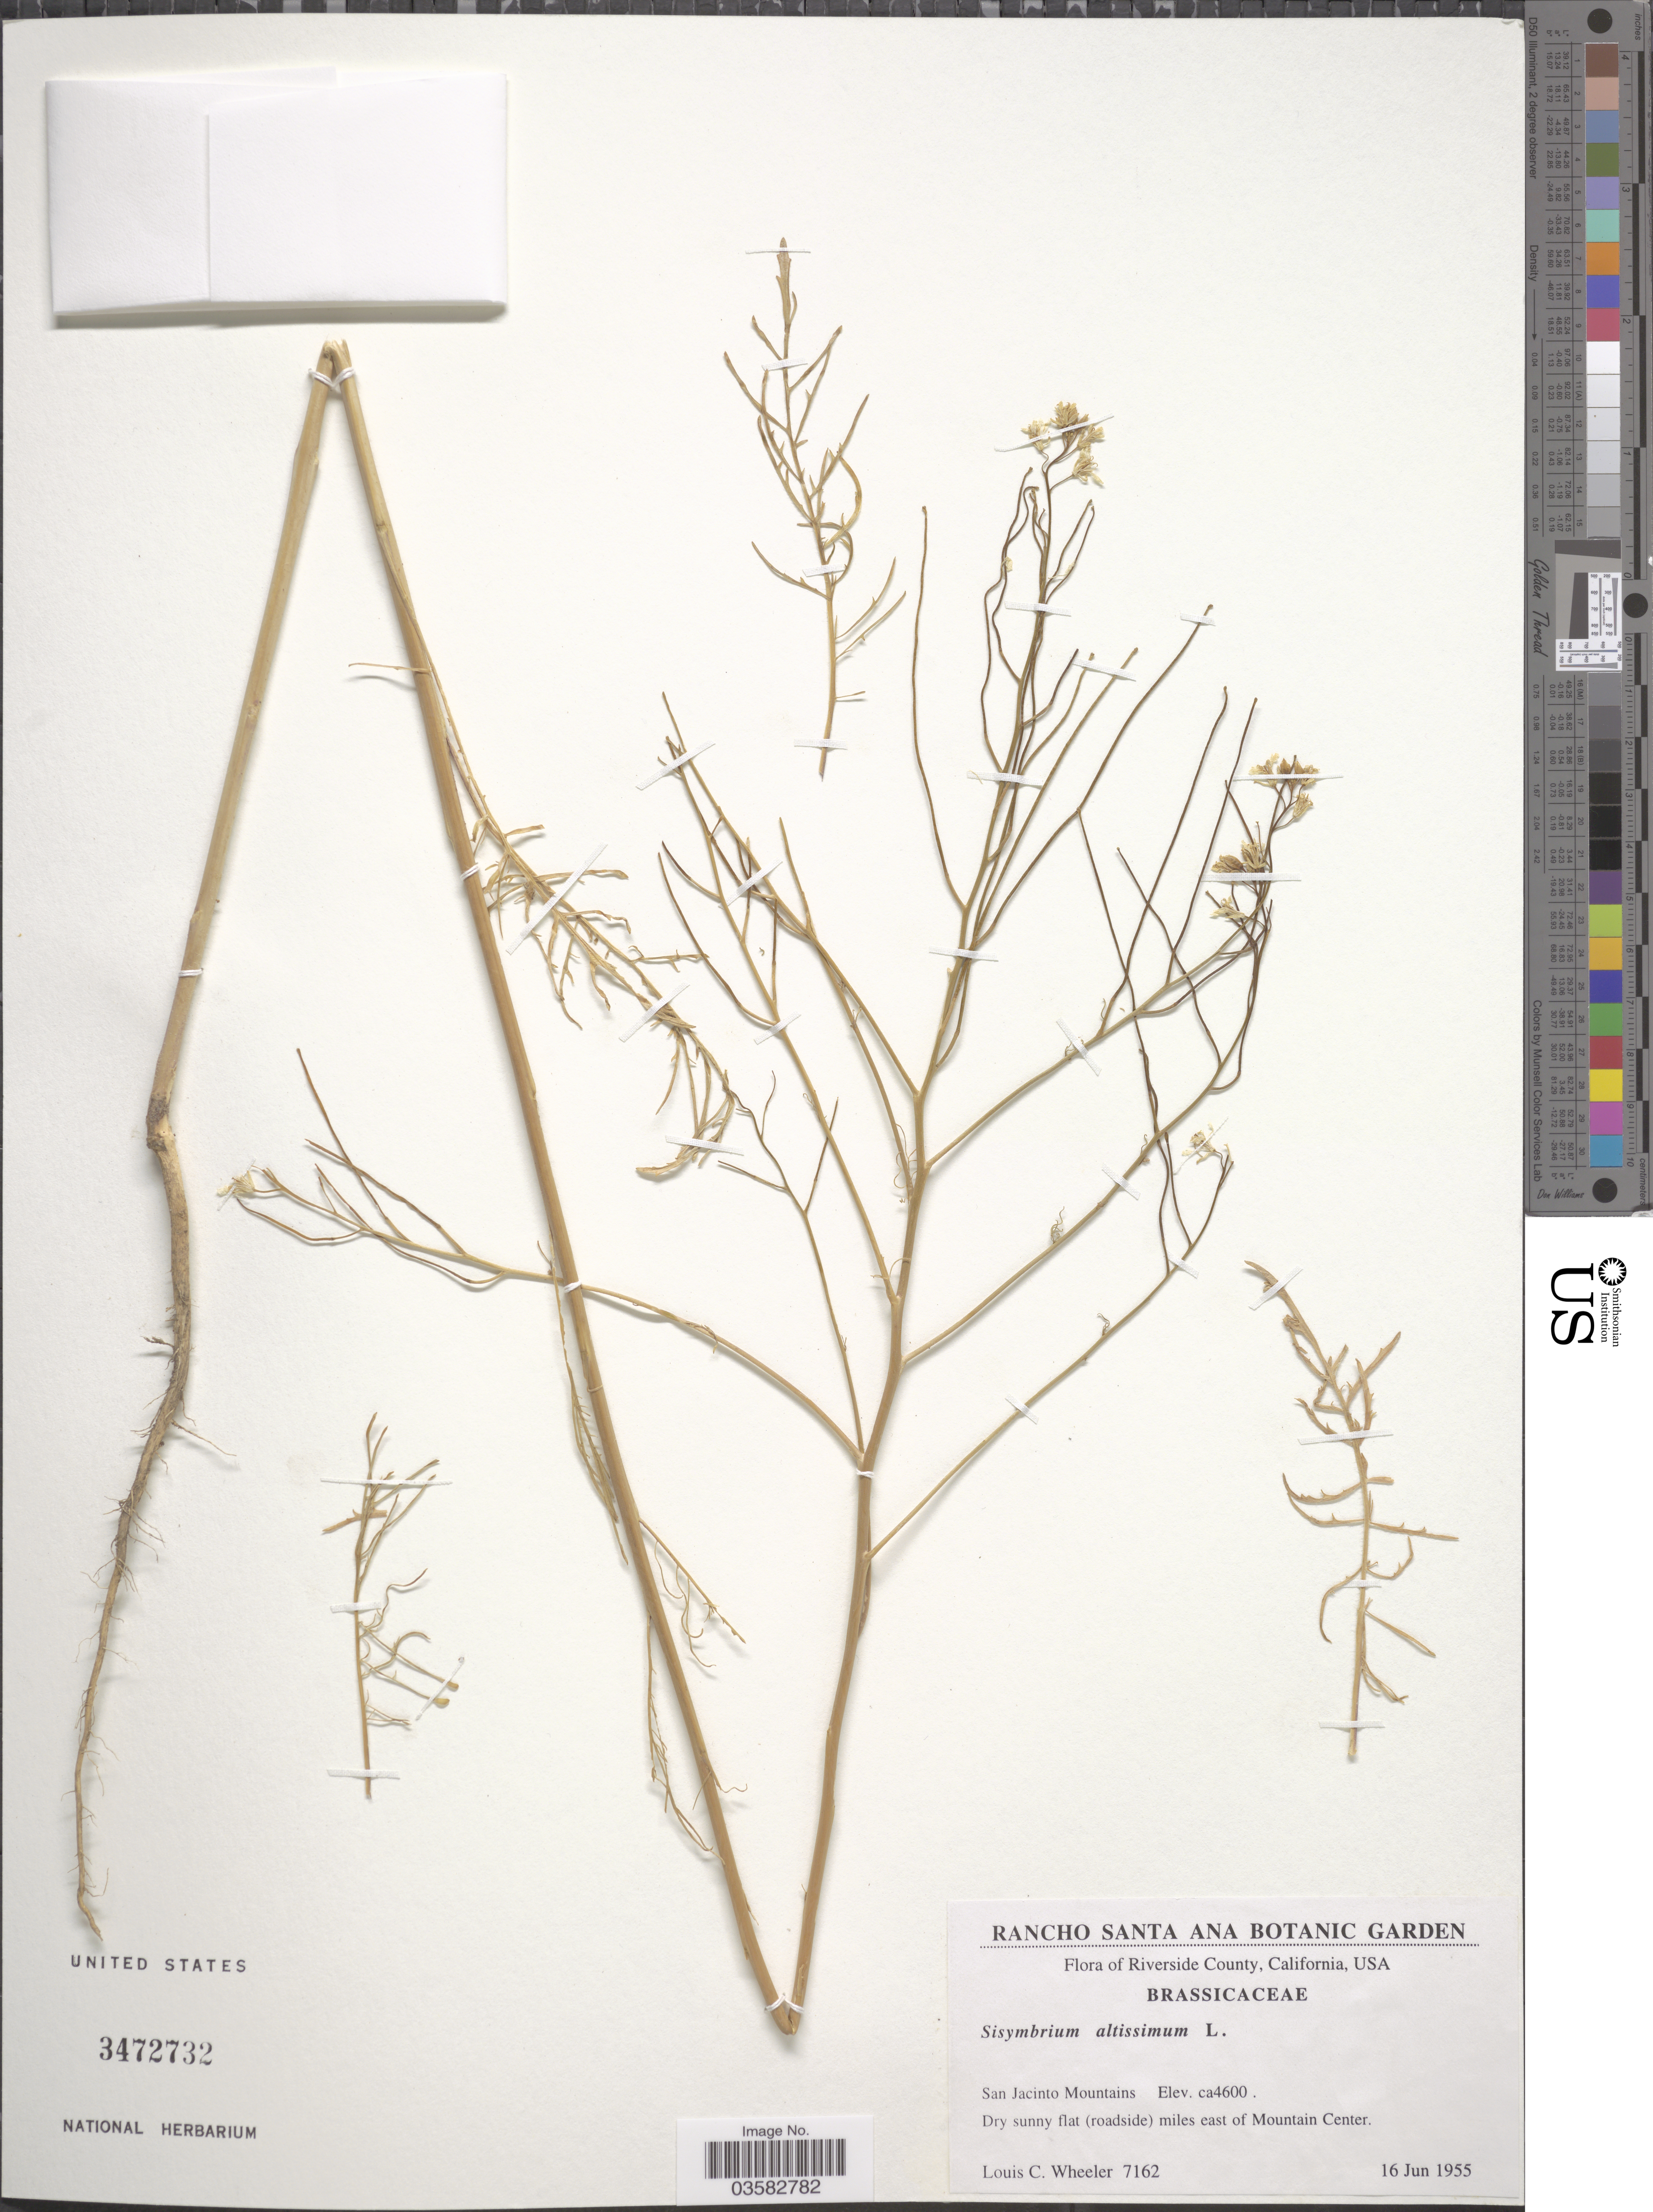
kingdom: Plantae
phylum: Tracheophyta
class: Magnoliopsida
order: Brassicales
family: Brassicaceae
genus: Sisymbrium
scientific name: Sisymbrium altissimum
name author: L.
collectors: L. C. Wheeler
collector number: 7162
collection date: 1955-06-16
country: United States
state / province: California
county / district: Riverside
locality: Riverside County. San Jacinto Mountains. Dry sunny flat (roadside) miles east of Mountain Center.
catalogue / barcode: US 3472732